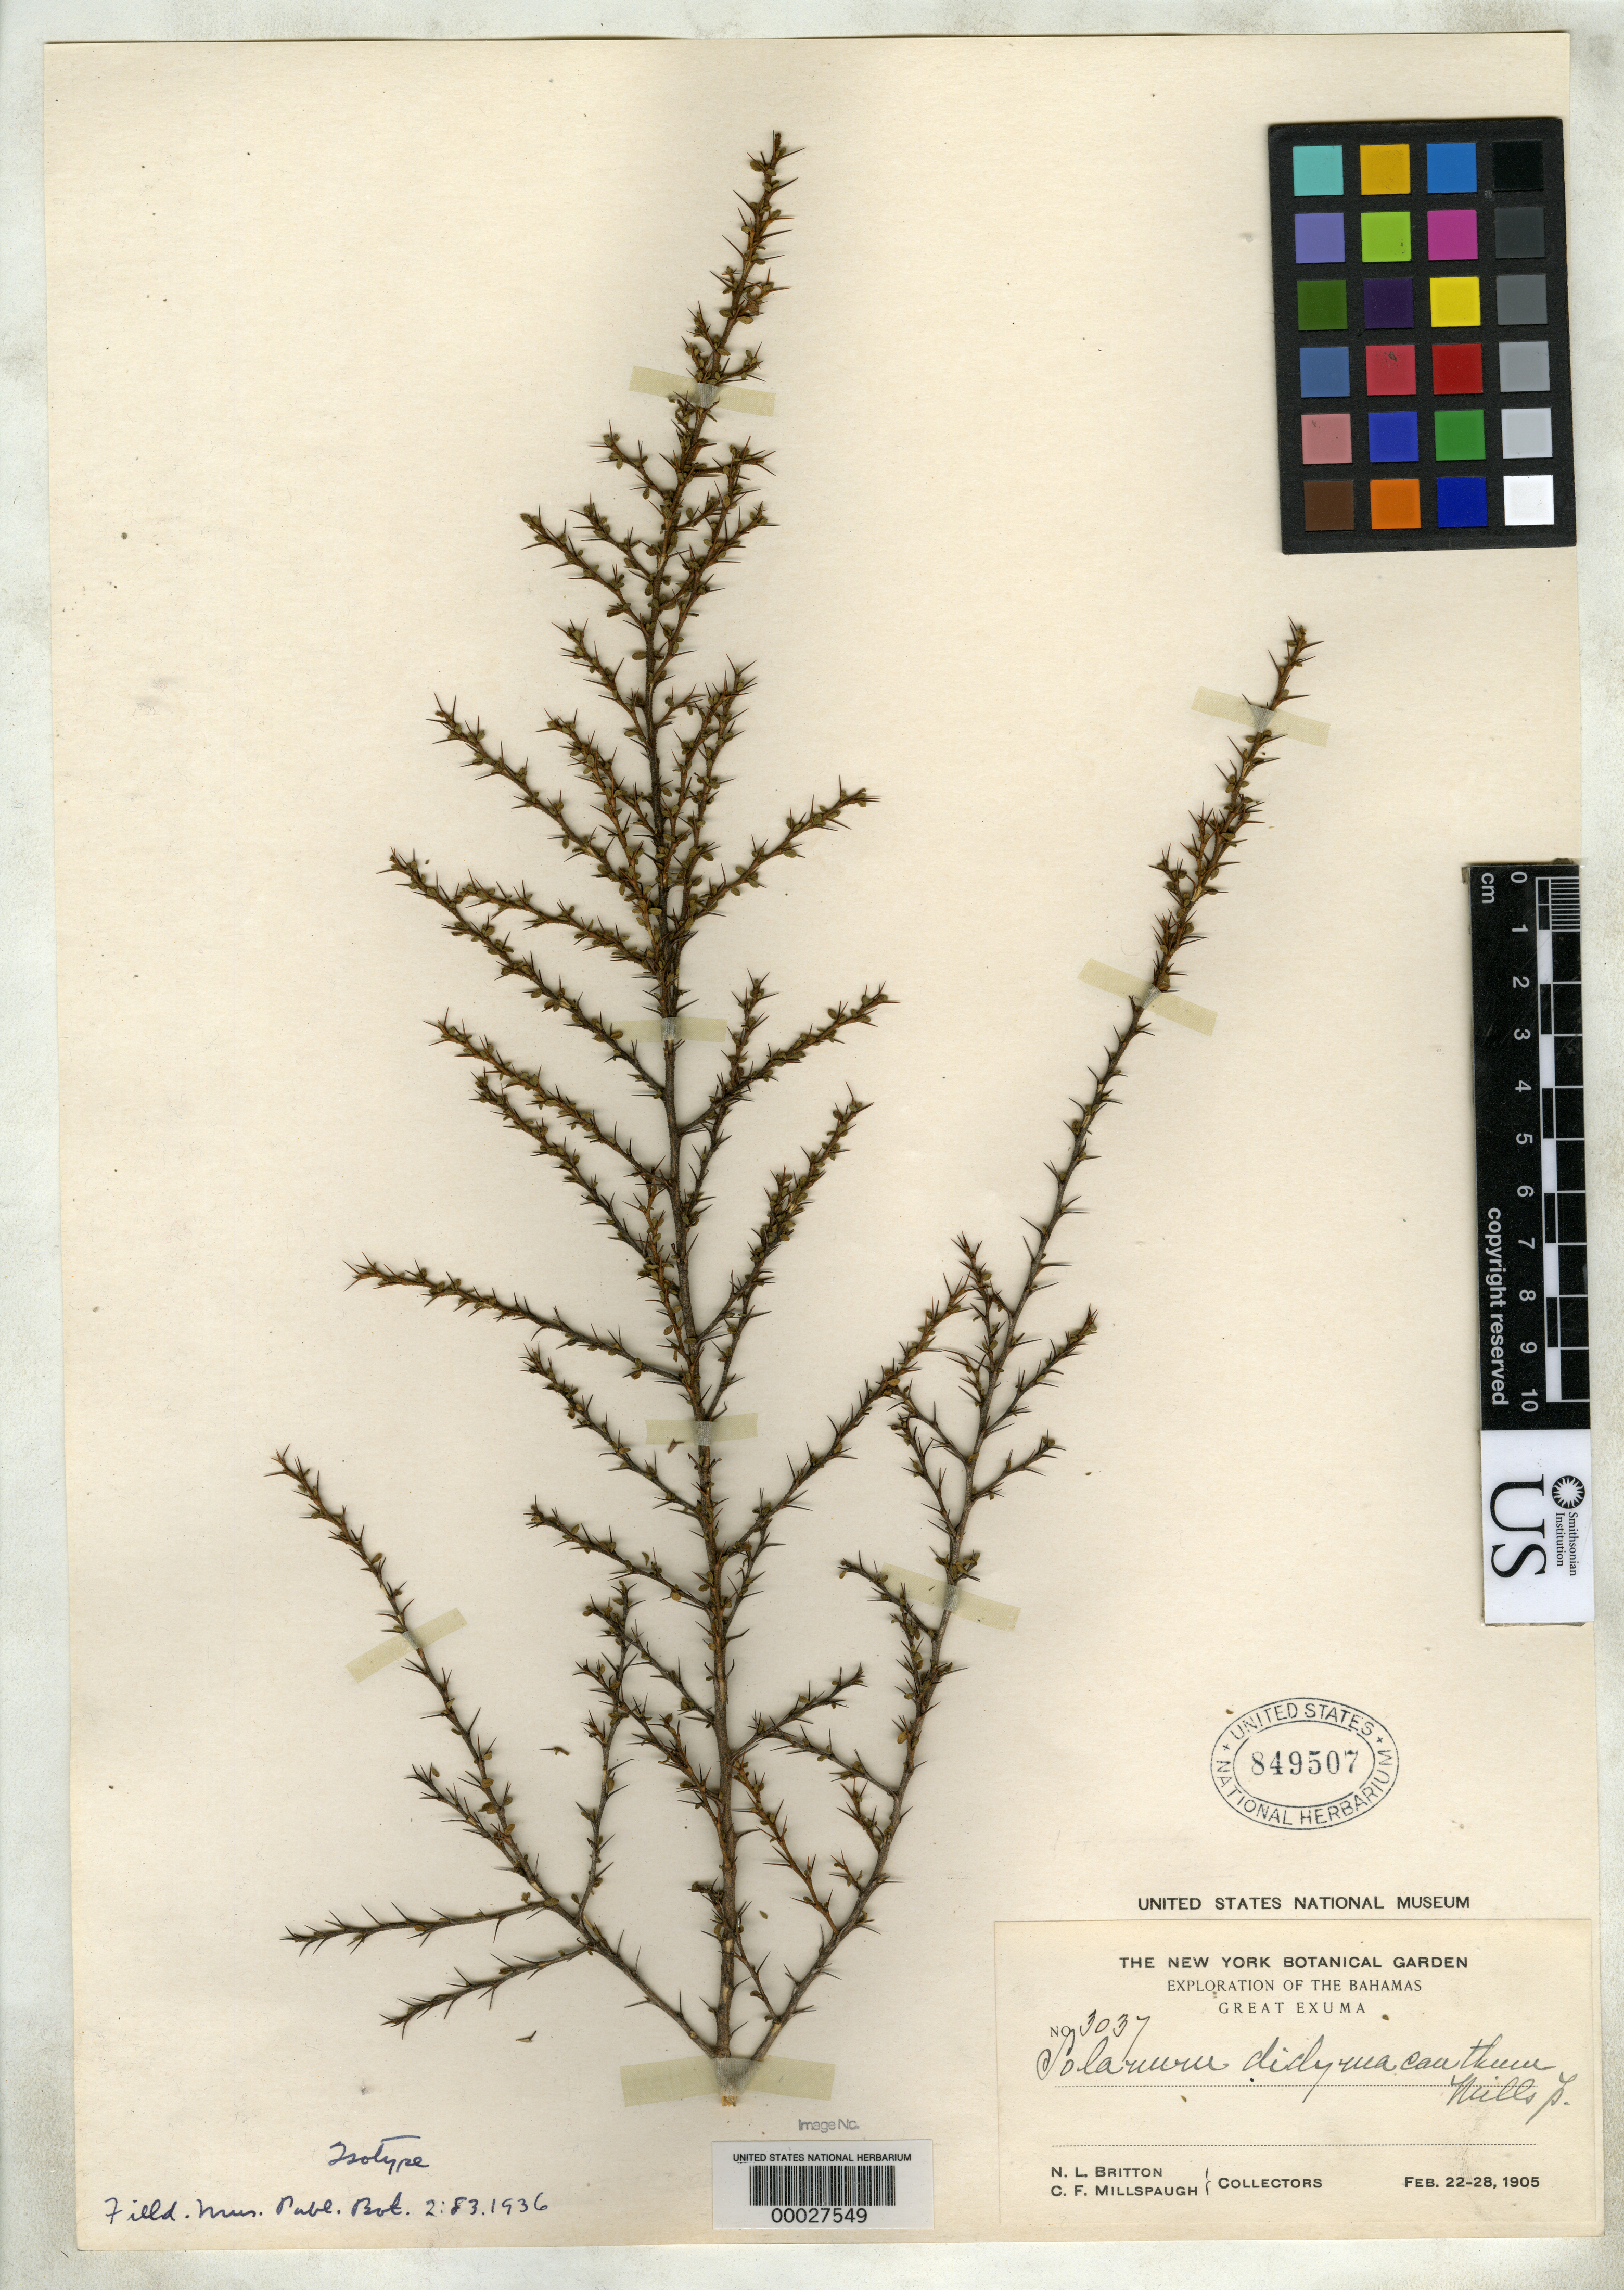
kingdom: Plantae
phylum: Tracheophyta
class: Magnoliopsida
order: Solanales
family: Solanaceae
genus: Solanum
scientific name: Solanum didymacanthum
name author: Millsp.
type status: Isotype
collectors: N. Britton & C. F. Millspaugh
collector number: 3037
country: Bahamas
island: Exuma Cay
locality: Hayne's Road.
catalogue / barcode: US 849507